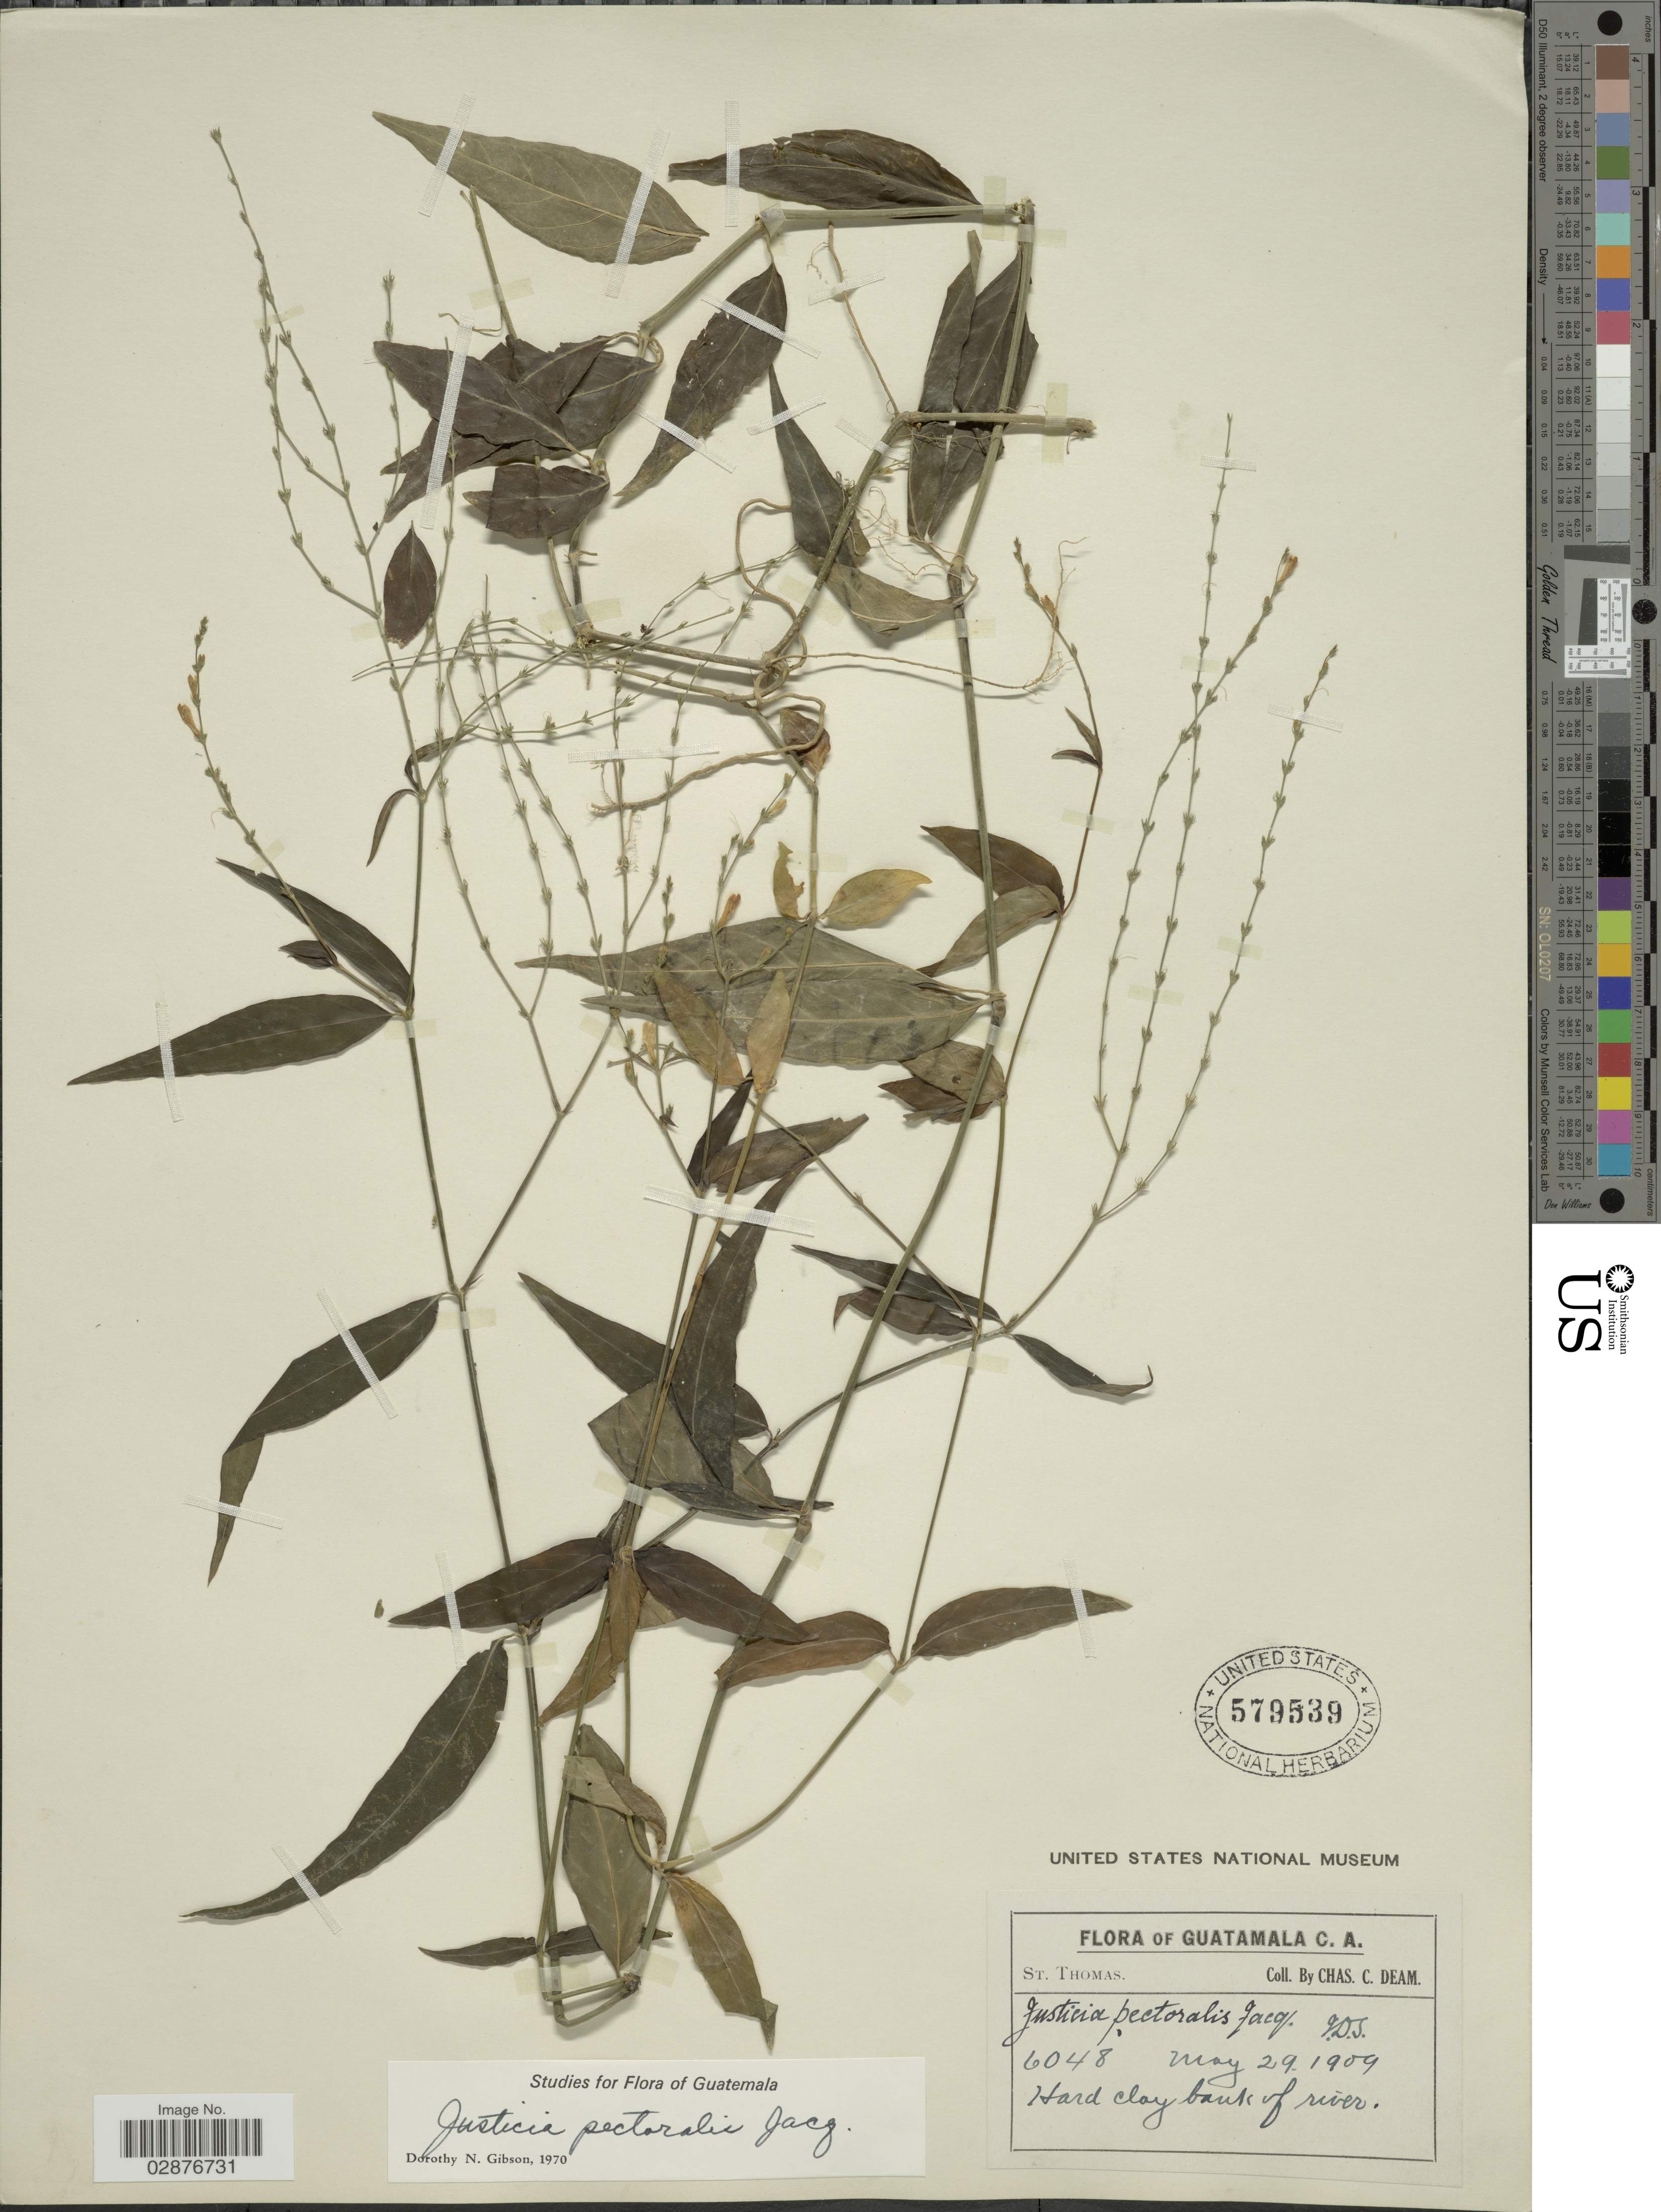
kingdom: Plantae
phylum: Tracheophyta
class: Magnoliopsida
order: Lamiales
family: Acanthaceae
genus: Justicia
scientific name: Justicia pectoralis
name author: Jacq.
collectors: C. C. Deam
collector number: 6048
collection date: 1909-05-29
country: Guatemala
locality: St. Thomas.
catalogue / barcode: US 579539